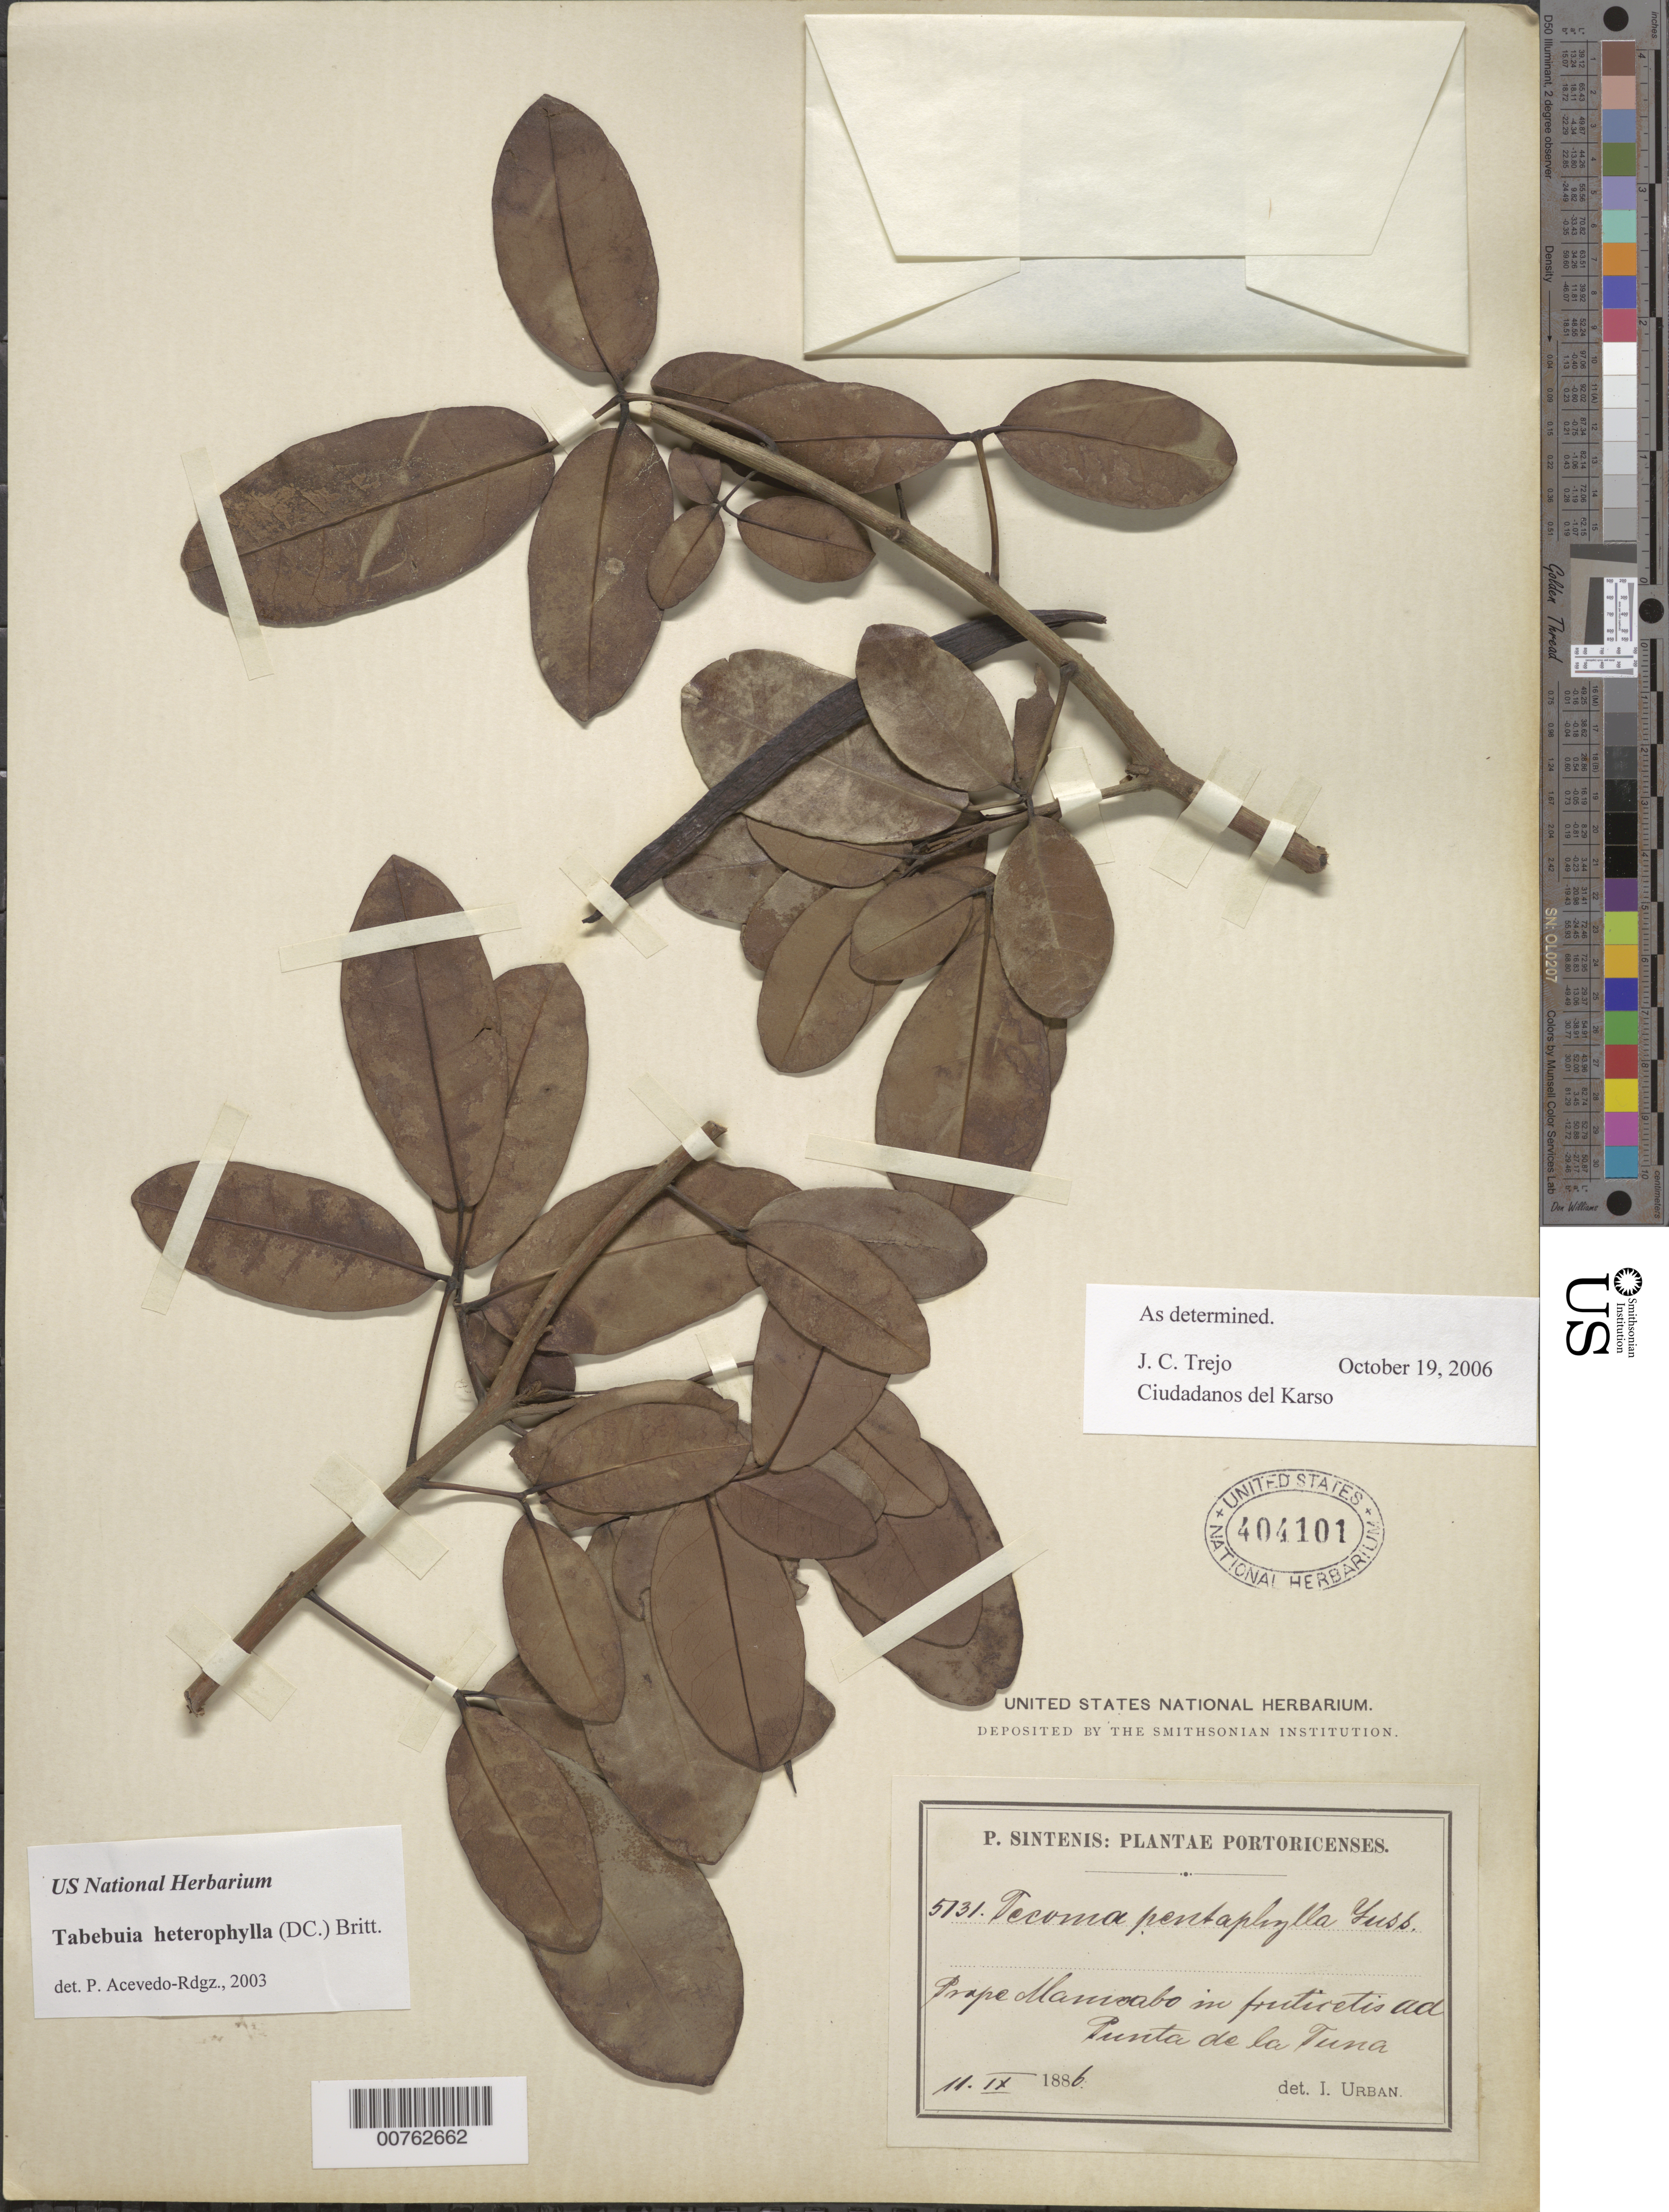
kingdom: Plantae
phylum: Tracheophyta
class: Magnoliopsida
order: Lamiales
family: Bignoniaceae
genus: Tabebuia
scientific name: Tabebuia heterophylla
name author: (DC.) Britton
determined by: Acevedo-Rodríguez, P., (BOT), Smithsonian Institution - National Museum of Natural History (UNITED STATES)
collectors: P. Sintenis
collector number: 5131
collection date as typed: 11 Sep 1886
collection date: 1886-09-11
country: Puerto Rico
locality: Prope Allamabo in fruticetis ad Punta de la Tuna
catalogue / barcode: US 404101